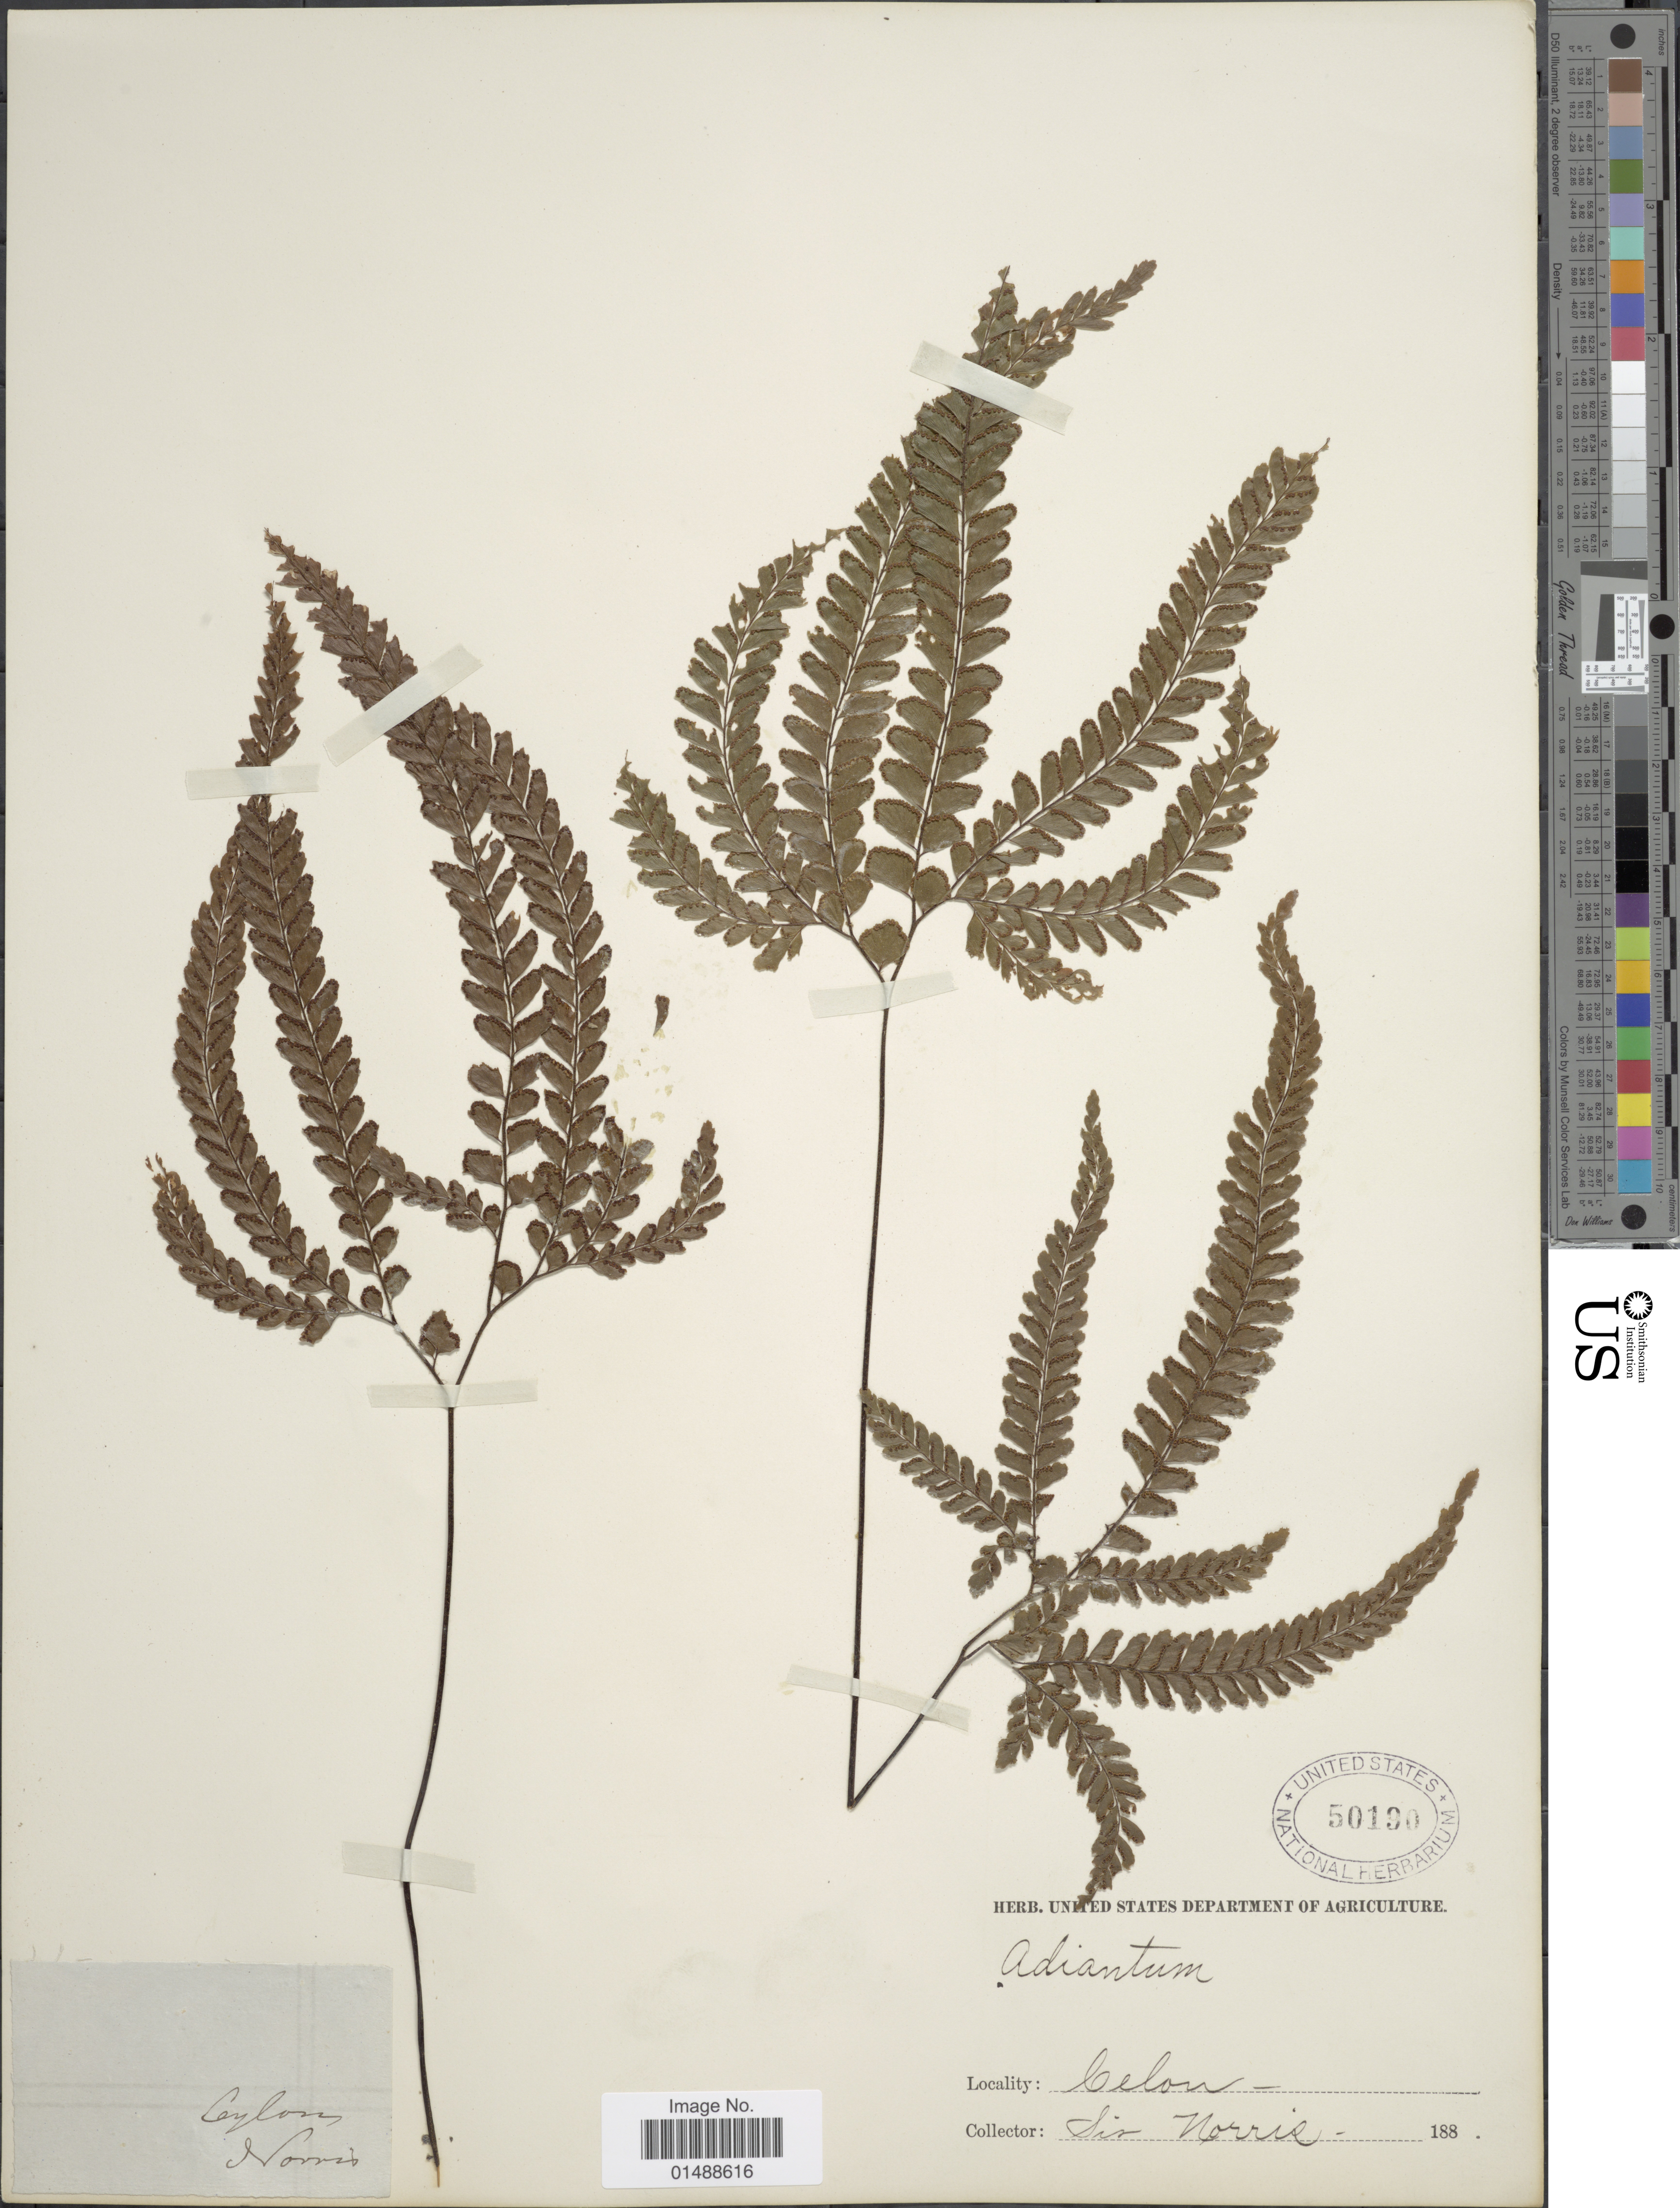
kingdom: Plantae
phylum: Tracheophyta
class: Polypodiopsida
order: Polypodiales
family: Pteridaceae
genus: Adiantum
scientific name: Adiantum hispidulum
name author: Sw.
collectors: Norris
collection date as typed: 188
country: Sri Lanka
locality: Ceylon.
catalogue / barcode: US 50190